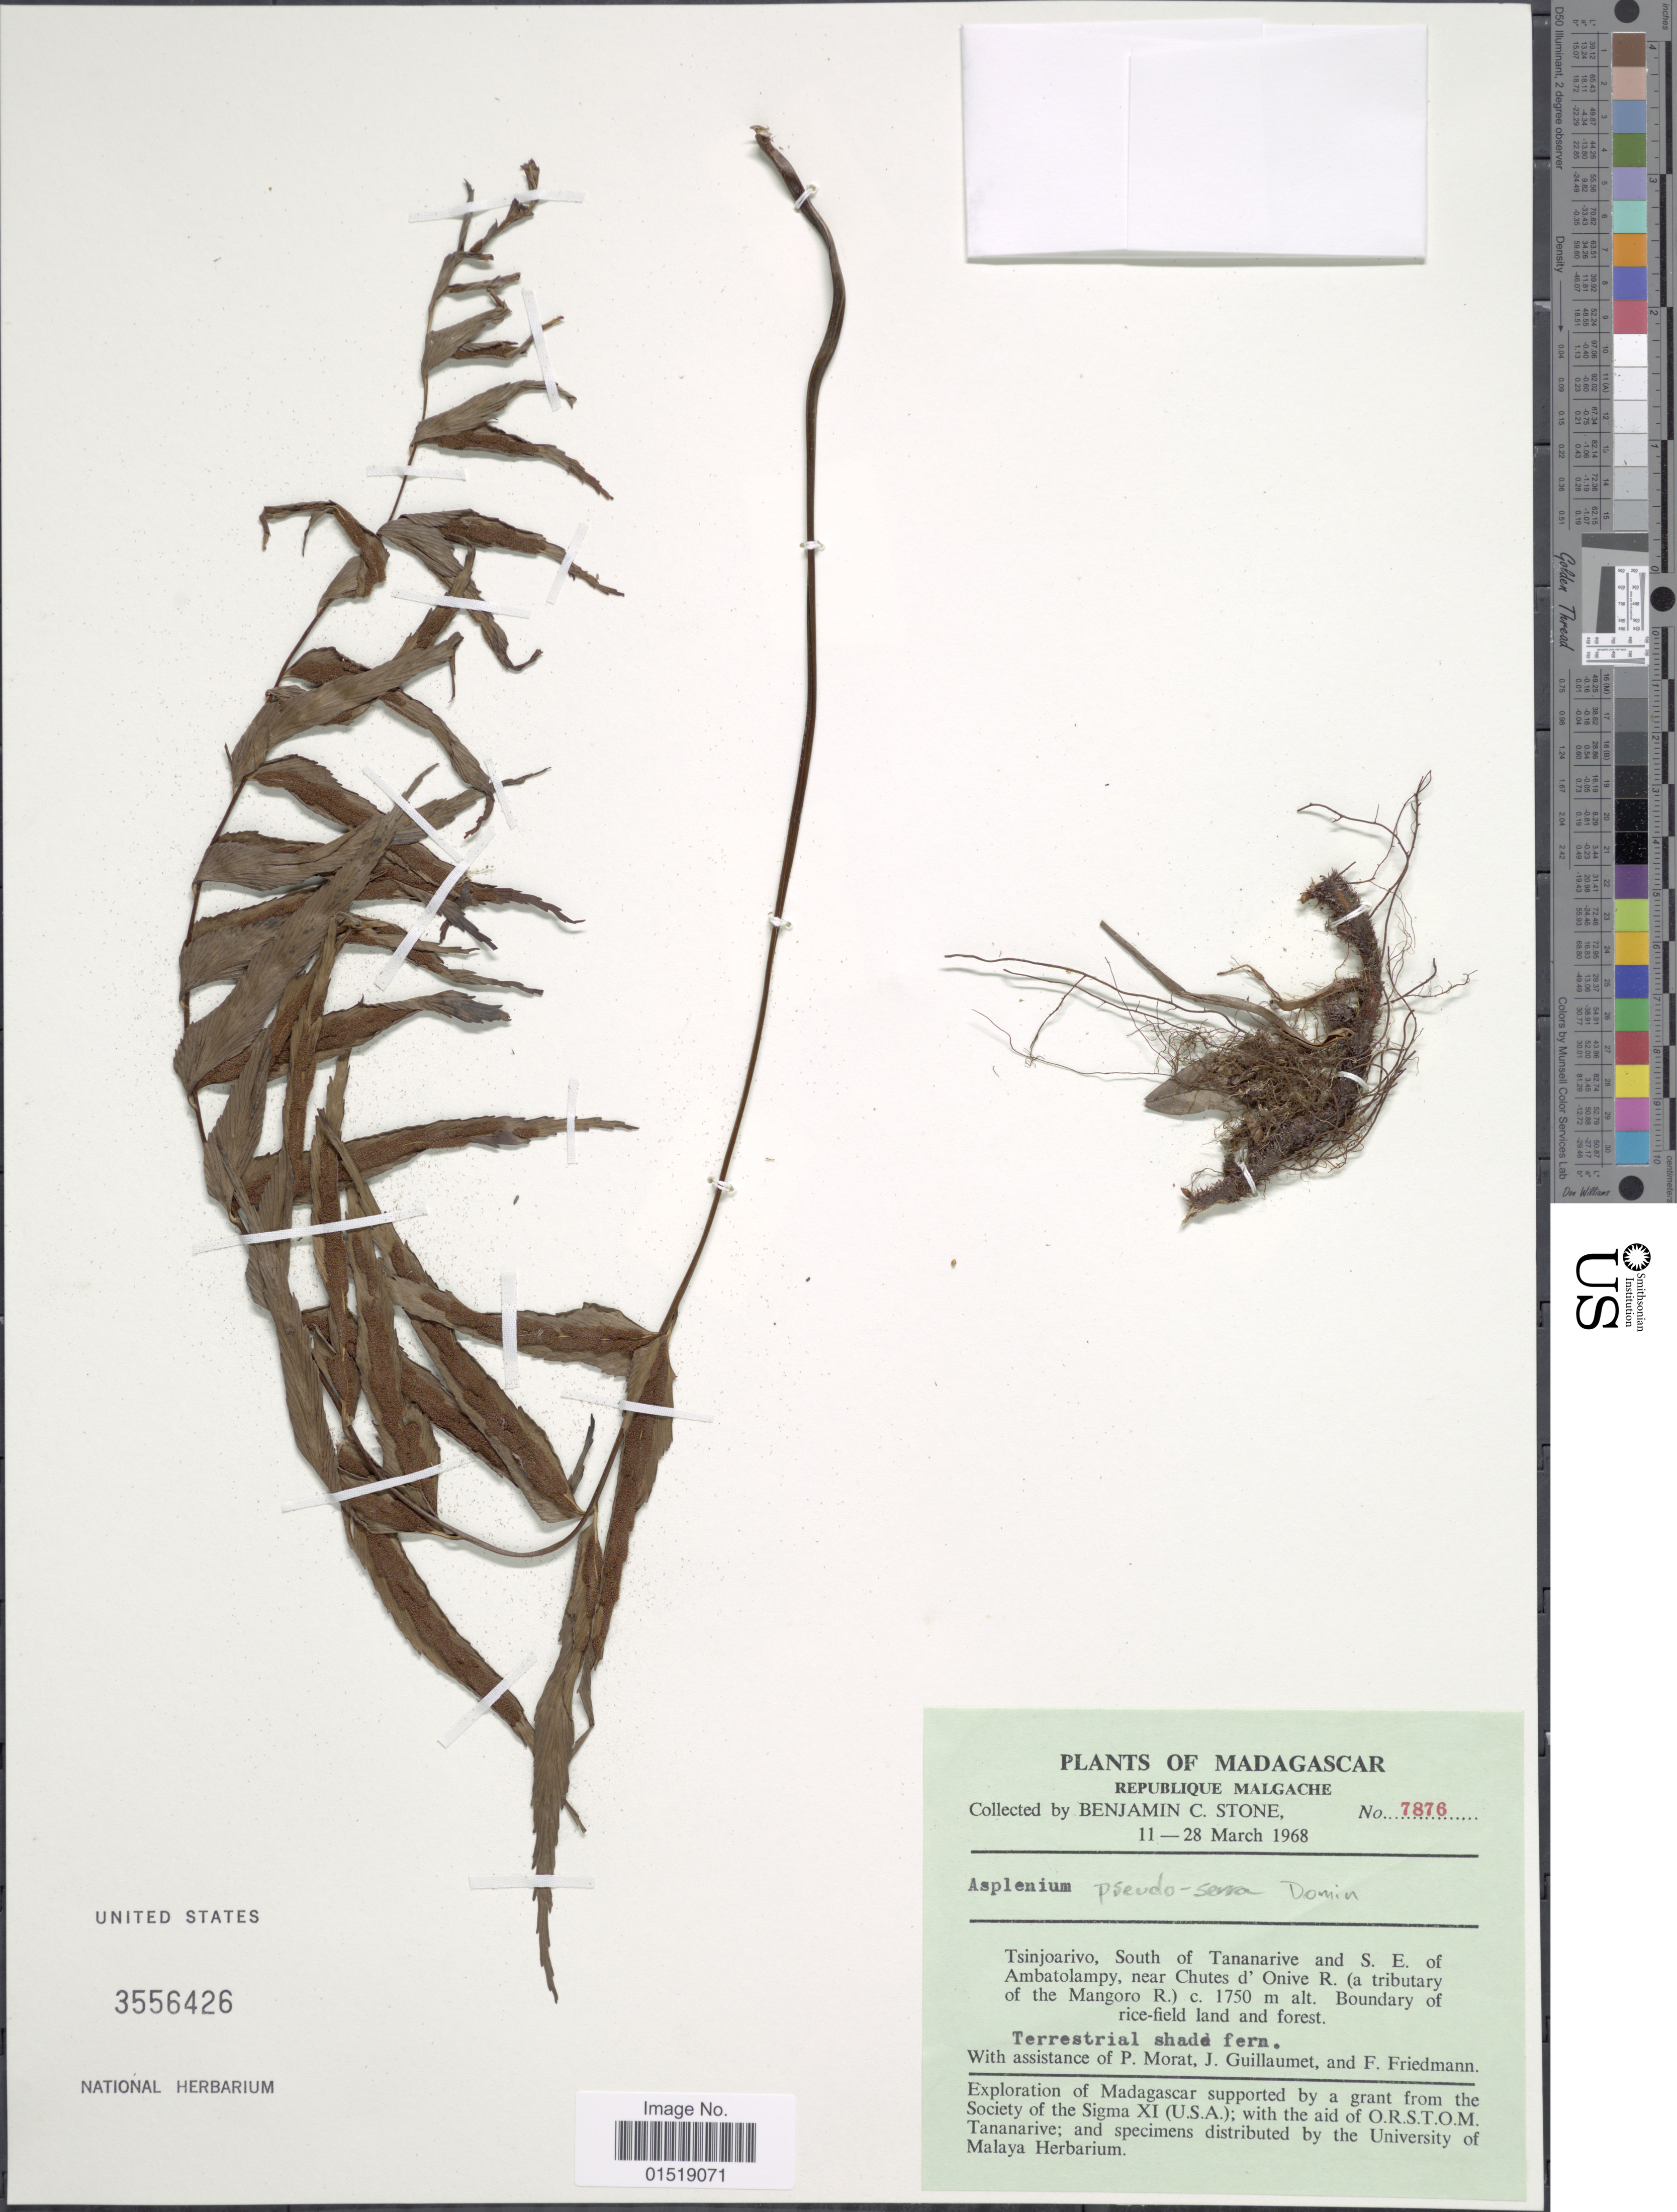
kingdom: Plantae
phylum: Tracheophyta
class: Polypodiopsida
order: Polypodiales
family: Aspleniaceae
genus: Asplenium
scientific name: Asplenium friesiorum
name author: C. Chr.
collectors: B. C. Stone, P. Morat, J. Guillaumet & F. Friedmann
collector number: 7876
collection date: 1968-03-11/1968-03-28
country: Madagascar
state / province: Alaotra Mangoro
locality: Republique Malgache. Tsinjoarivo, South of Tananarive and S.E. of Ambatolampy, near Chutes d'Onive R. (a tributary of the Mangoro R.).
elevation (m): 1750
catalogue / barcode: US 3556426